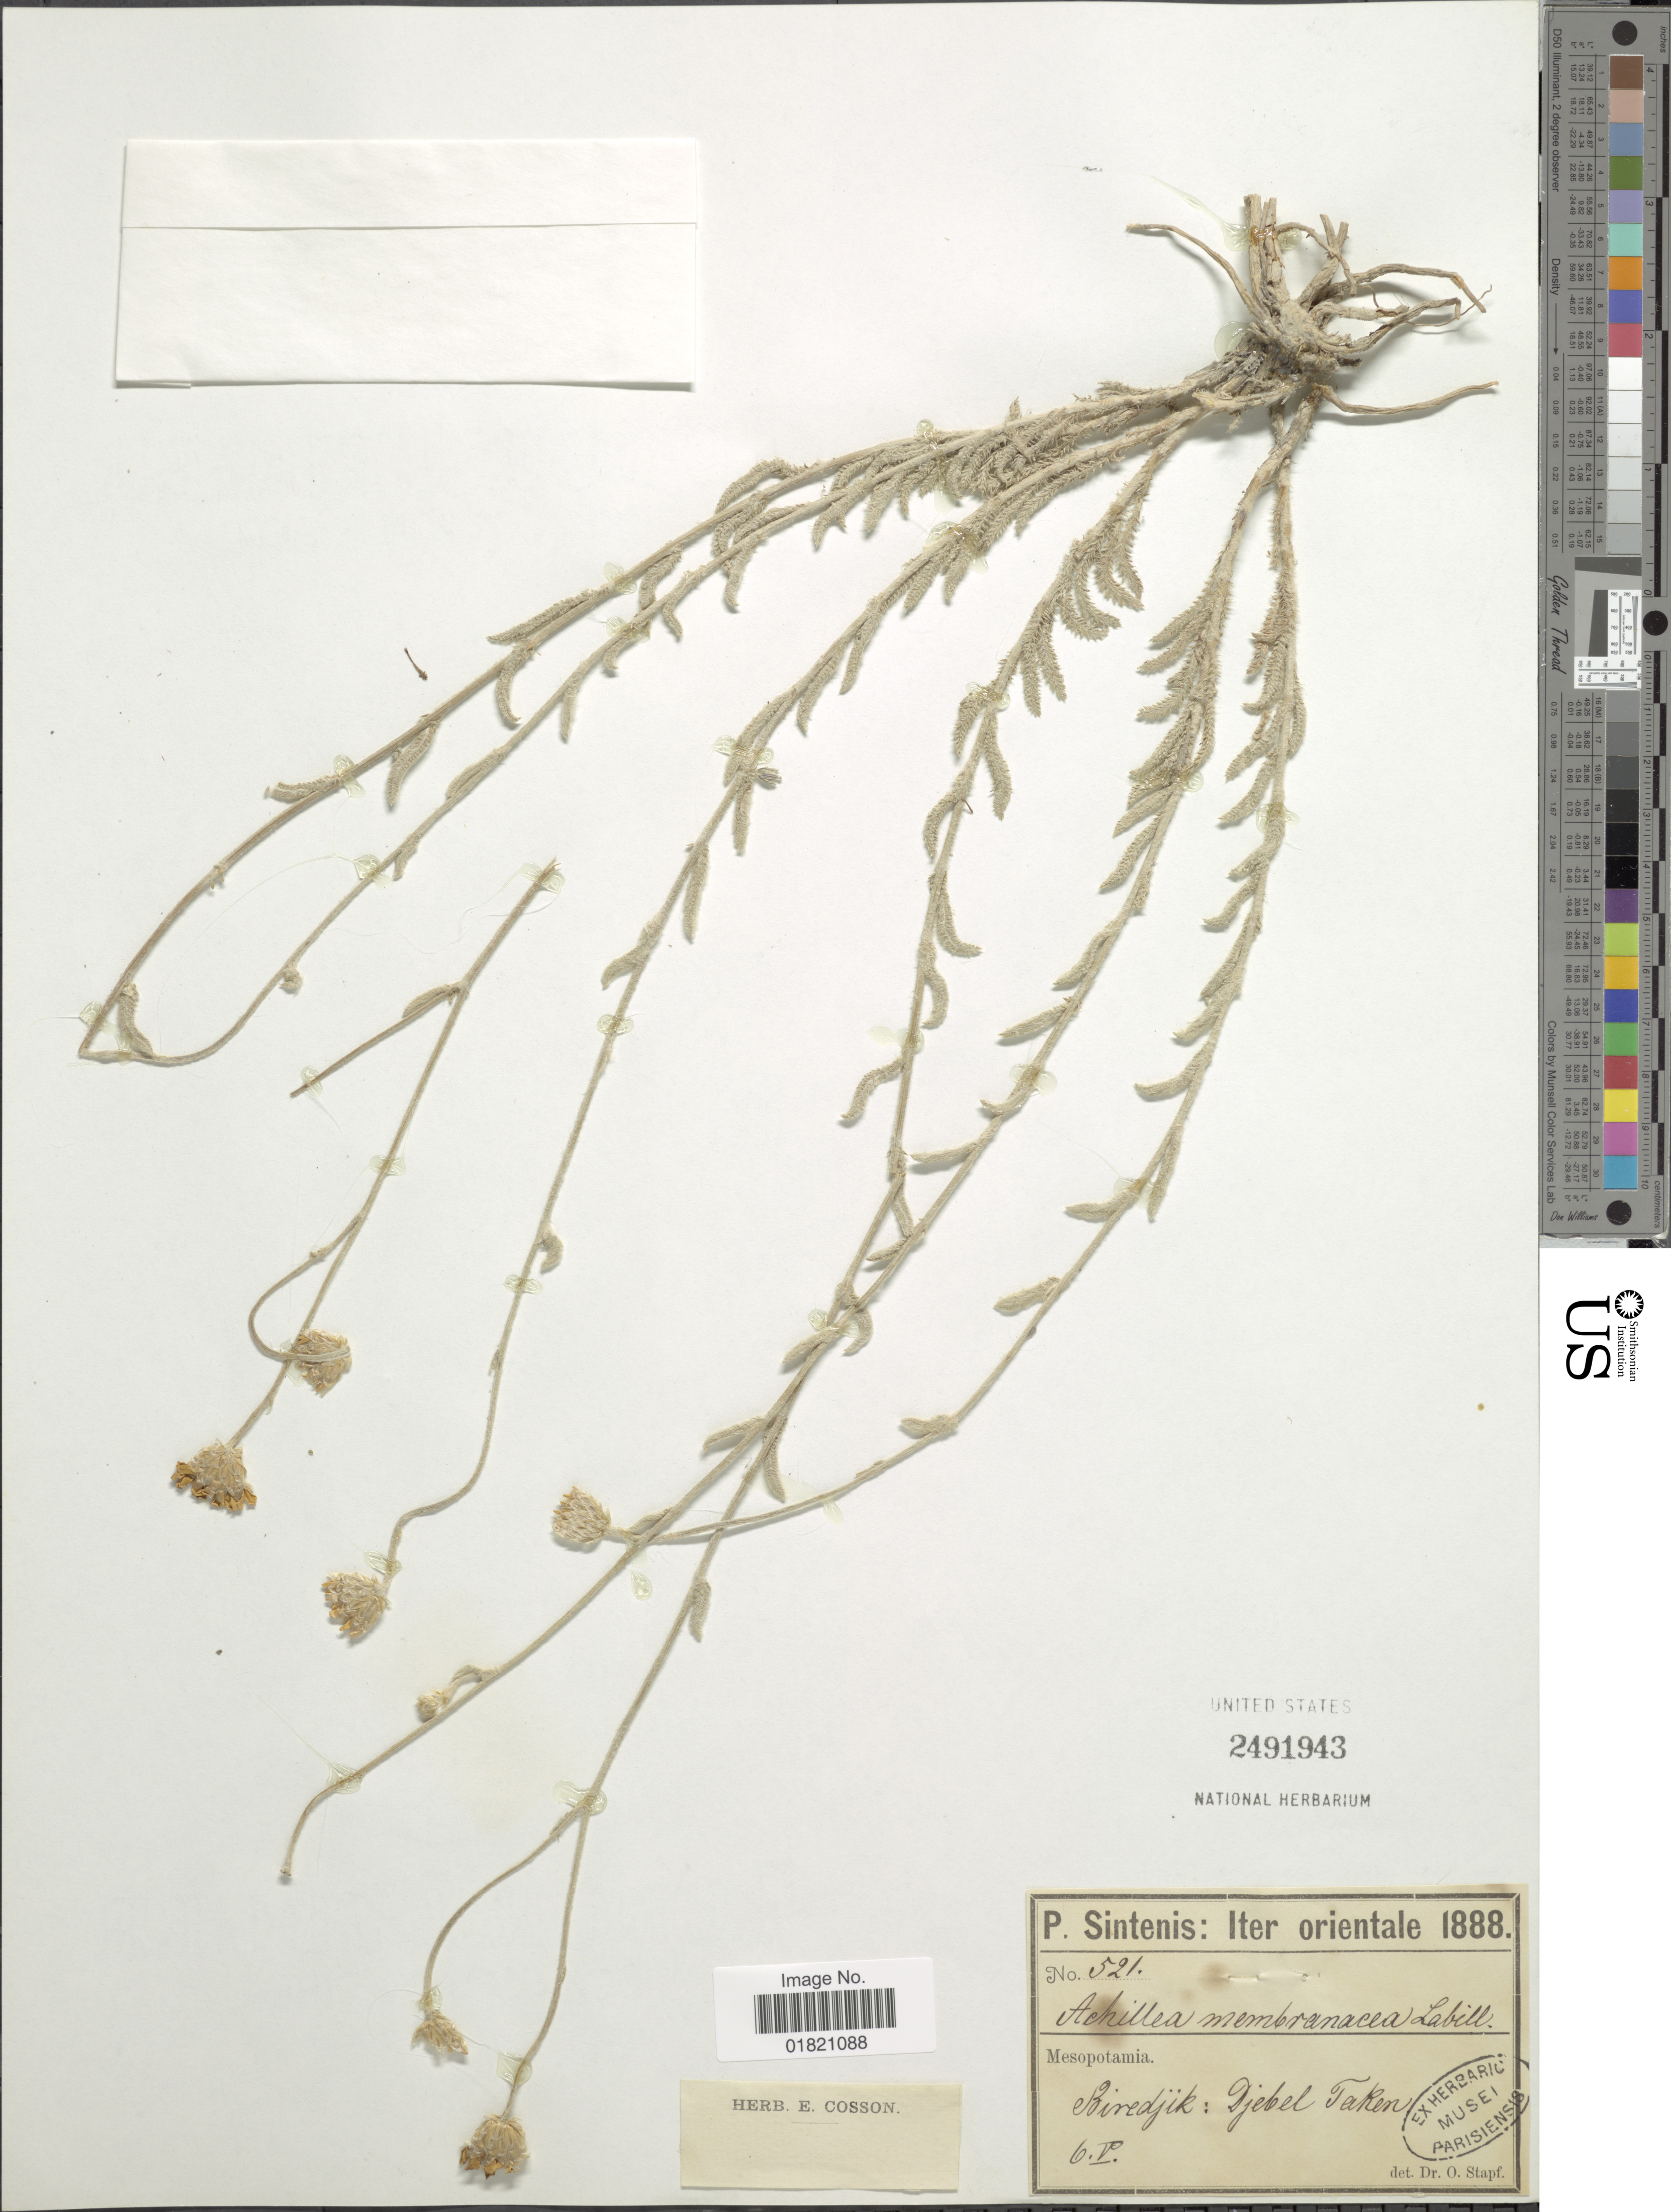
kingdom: Plantae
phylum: Tracheophyta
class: Magnoliopsida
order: Asterales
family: Asteraceae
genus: Achillea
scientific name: Achillea membranacea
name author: (Labill.) DC.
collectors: P. Sintenis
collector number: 521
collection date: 1888-05-06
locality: Mesopotamia. Biredjik: Djebel Taken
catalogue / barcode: US 2491943